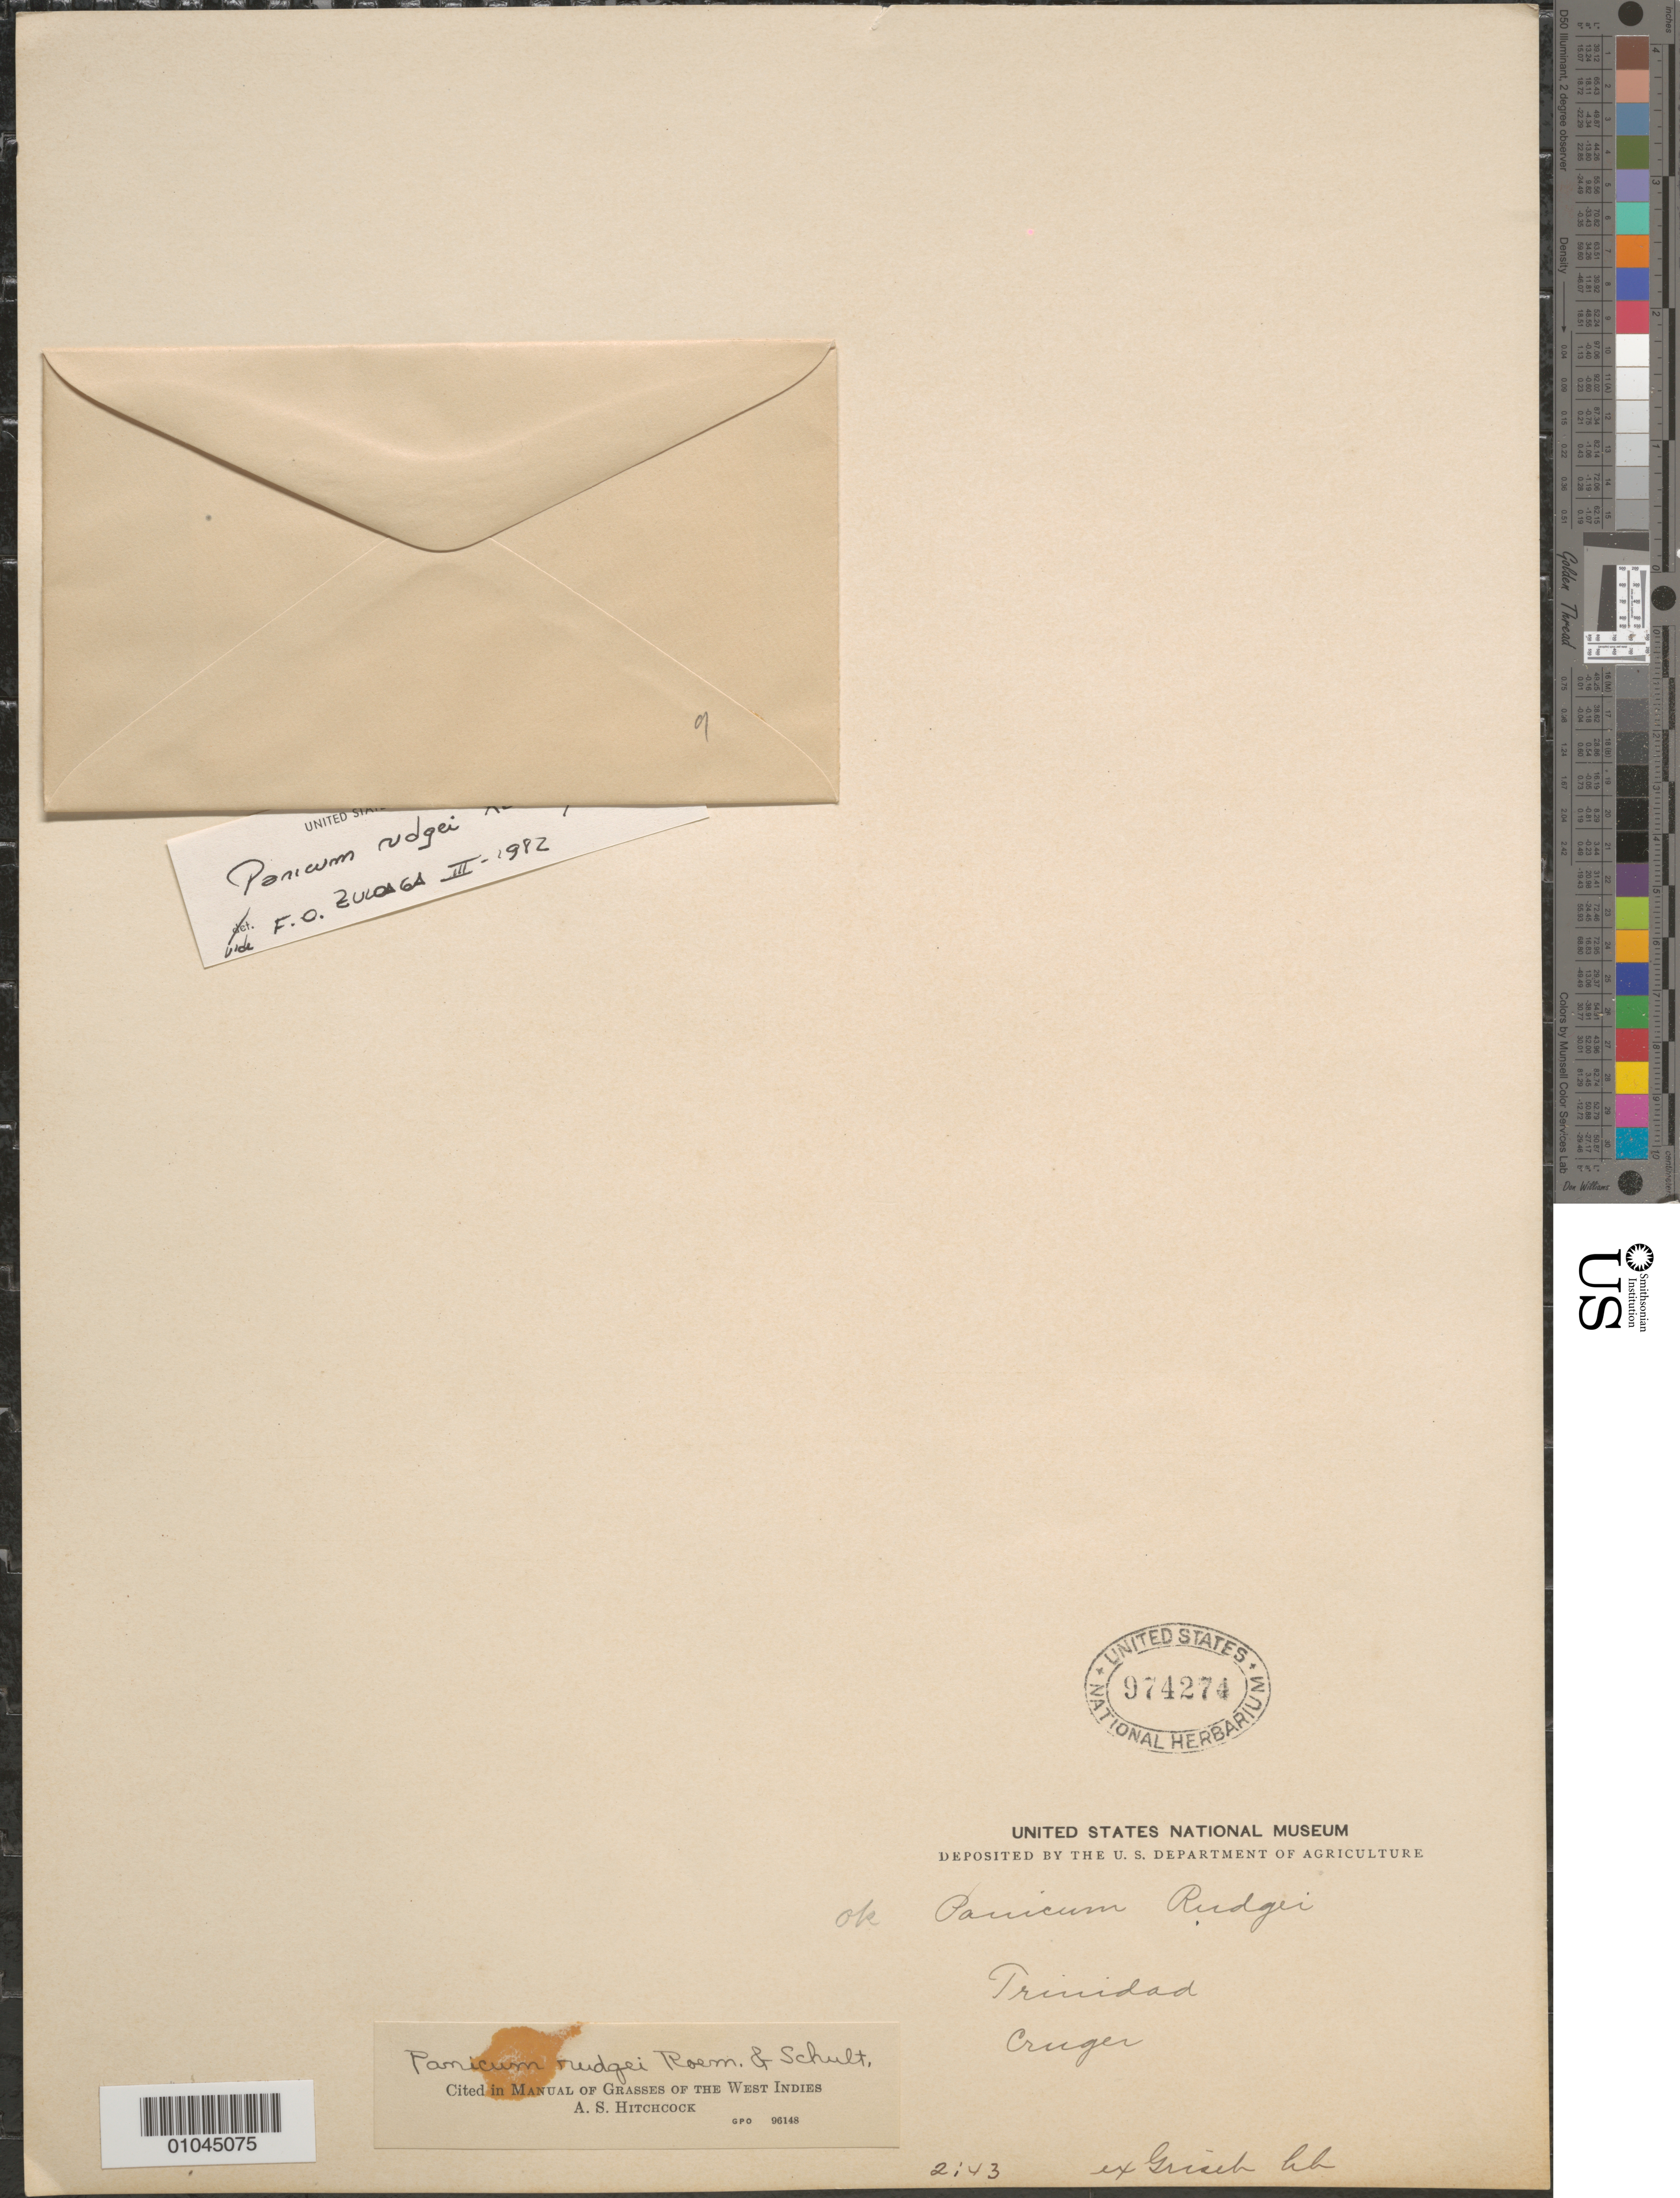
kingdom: Plantae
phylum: Tracheophyta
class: Liliopsida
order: Poales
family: Poaceae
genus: Panicum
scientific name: Panicum rudgei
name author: Roem. & Schult.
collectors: H. Crüger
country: Trinidad and Tobago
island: Trinidad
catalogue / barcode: US 974274